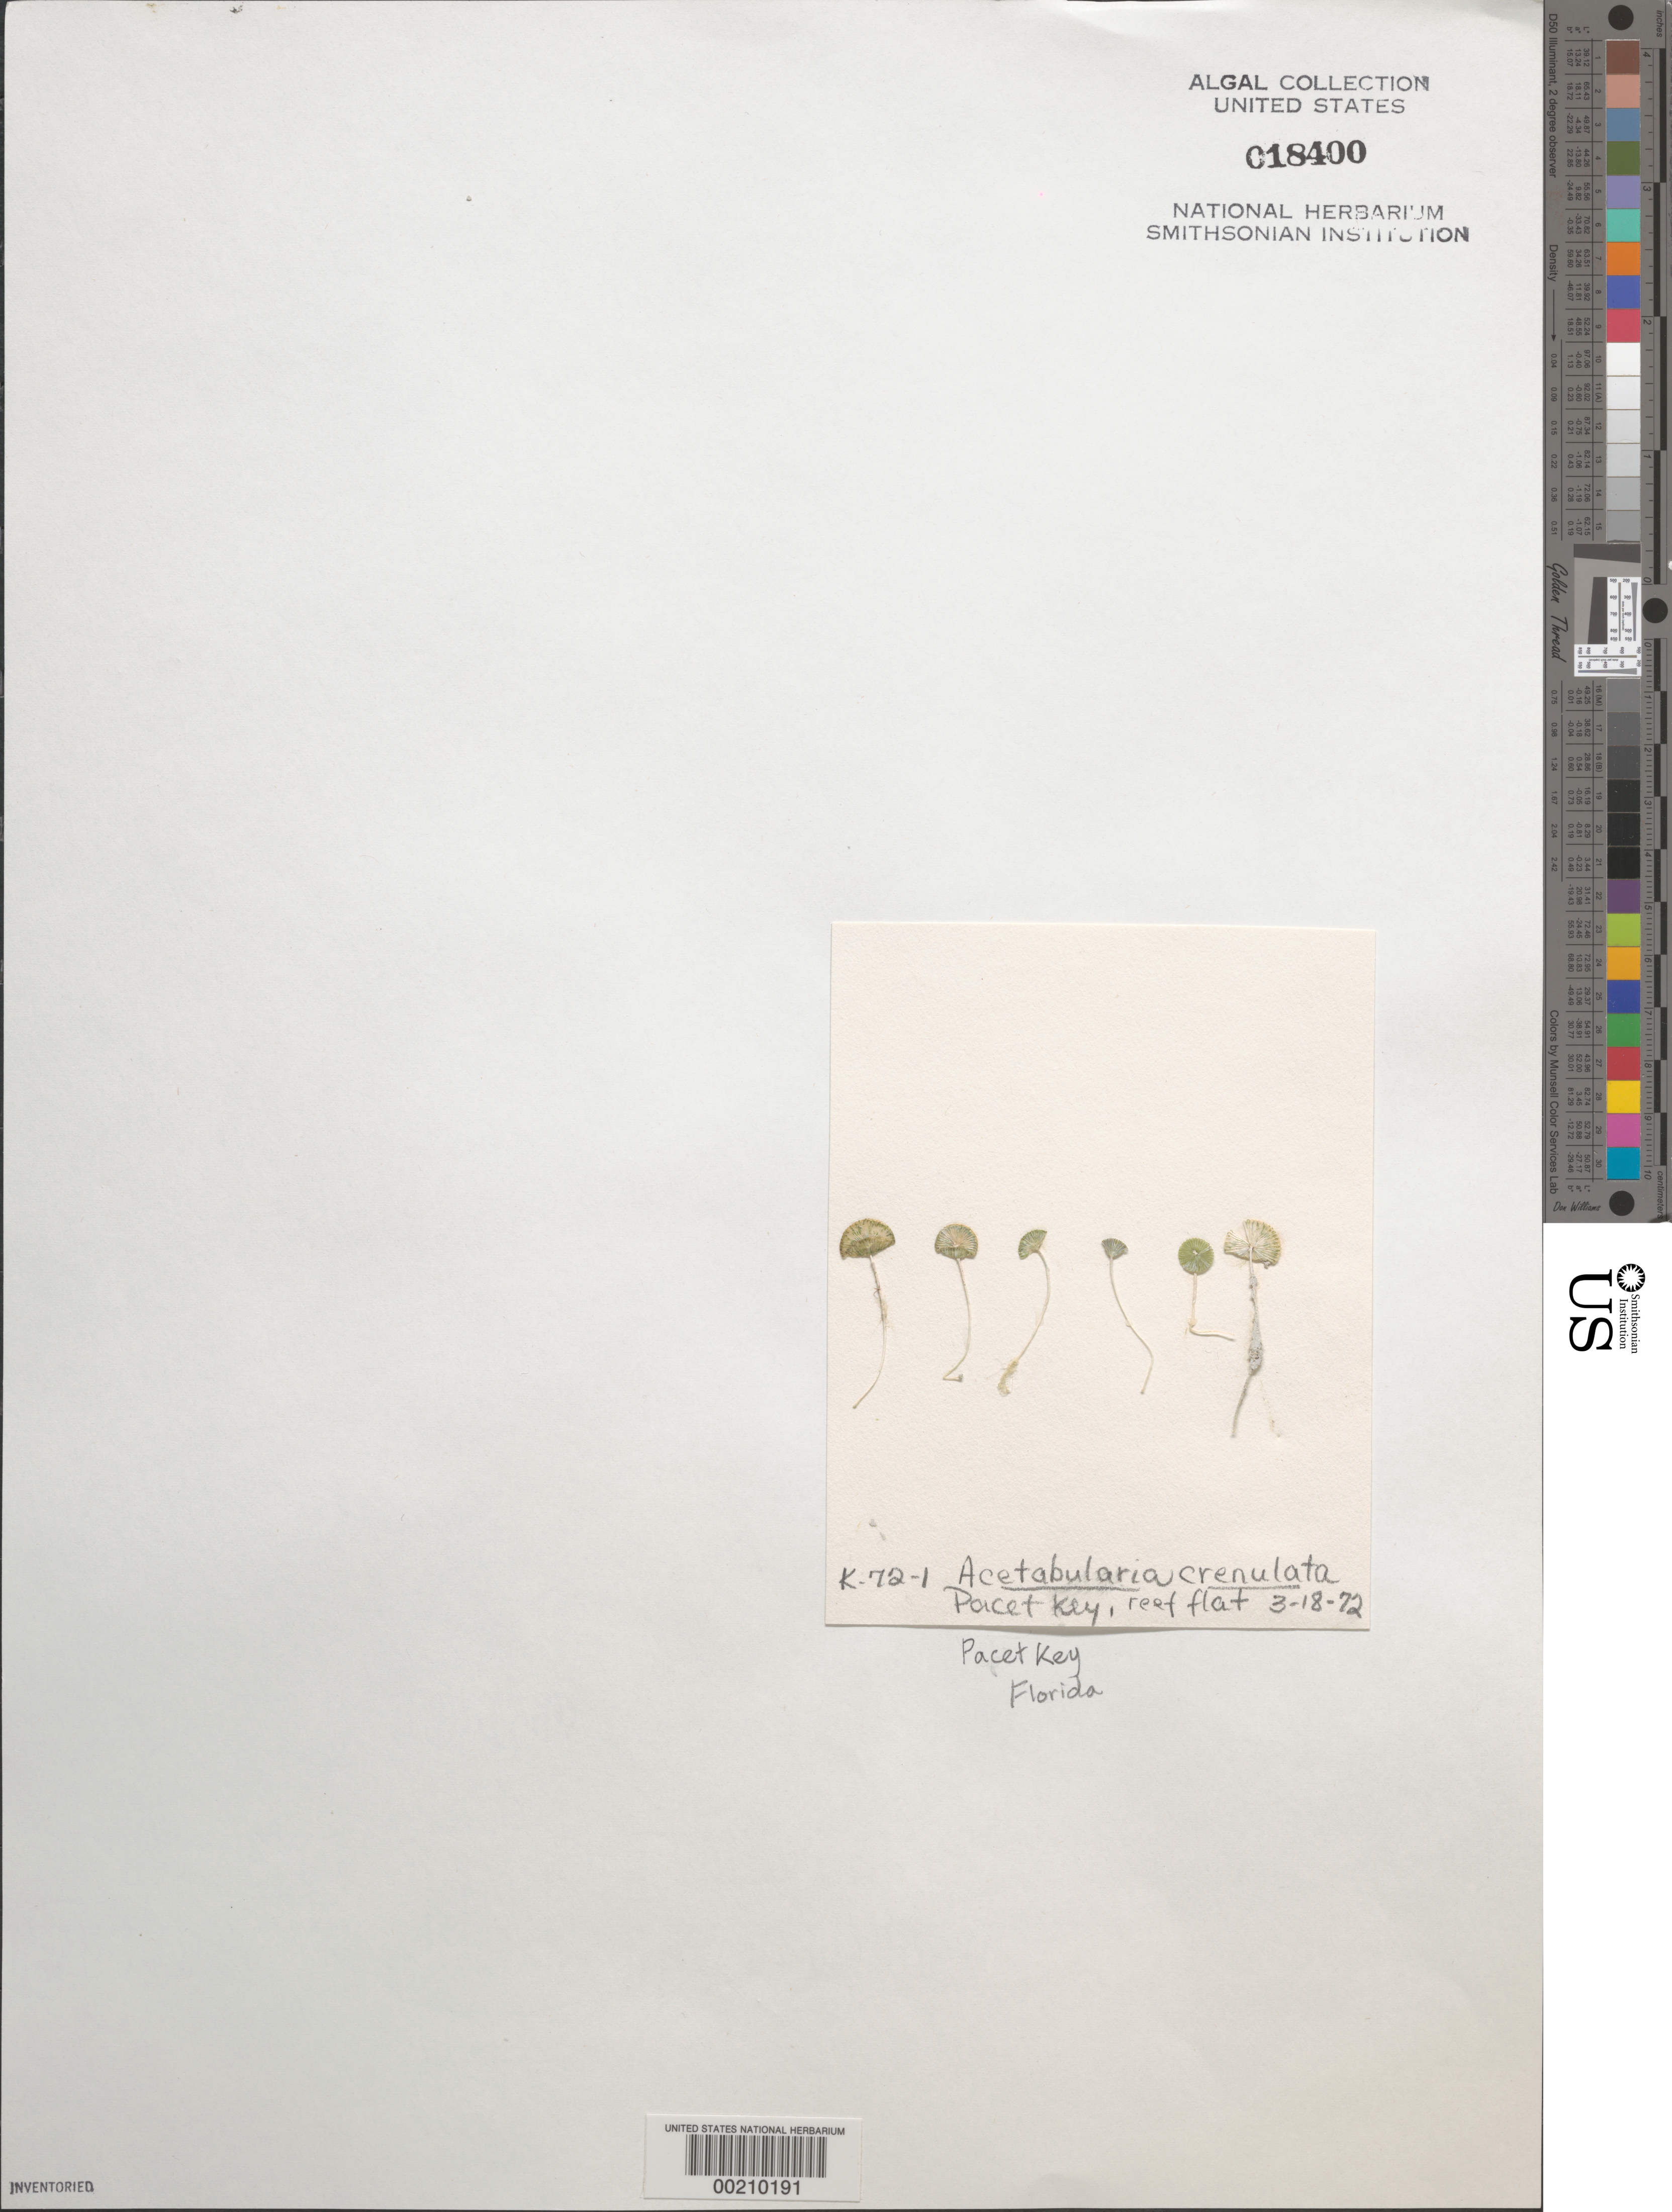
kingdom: Plantae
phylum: Chlorophyta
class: Ulvophyceae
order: Dasycladales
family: Polyphysaceae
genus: Acetabularia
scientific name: Acetabularia acetabulum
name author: J.V.Lamouroux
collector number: K-72-1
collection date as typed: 18 Mar 1972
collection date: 1972-03-18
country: United States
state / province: Florida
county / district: Monroe County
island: Pacet Key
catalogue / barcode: US 18400